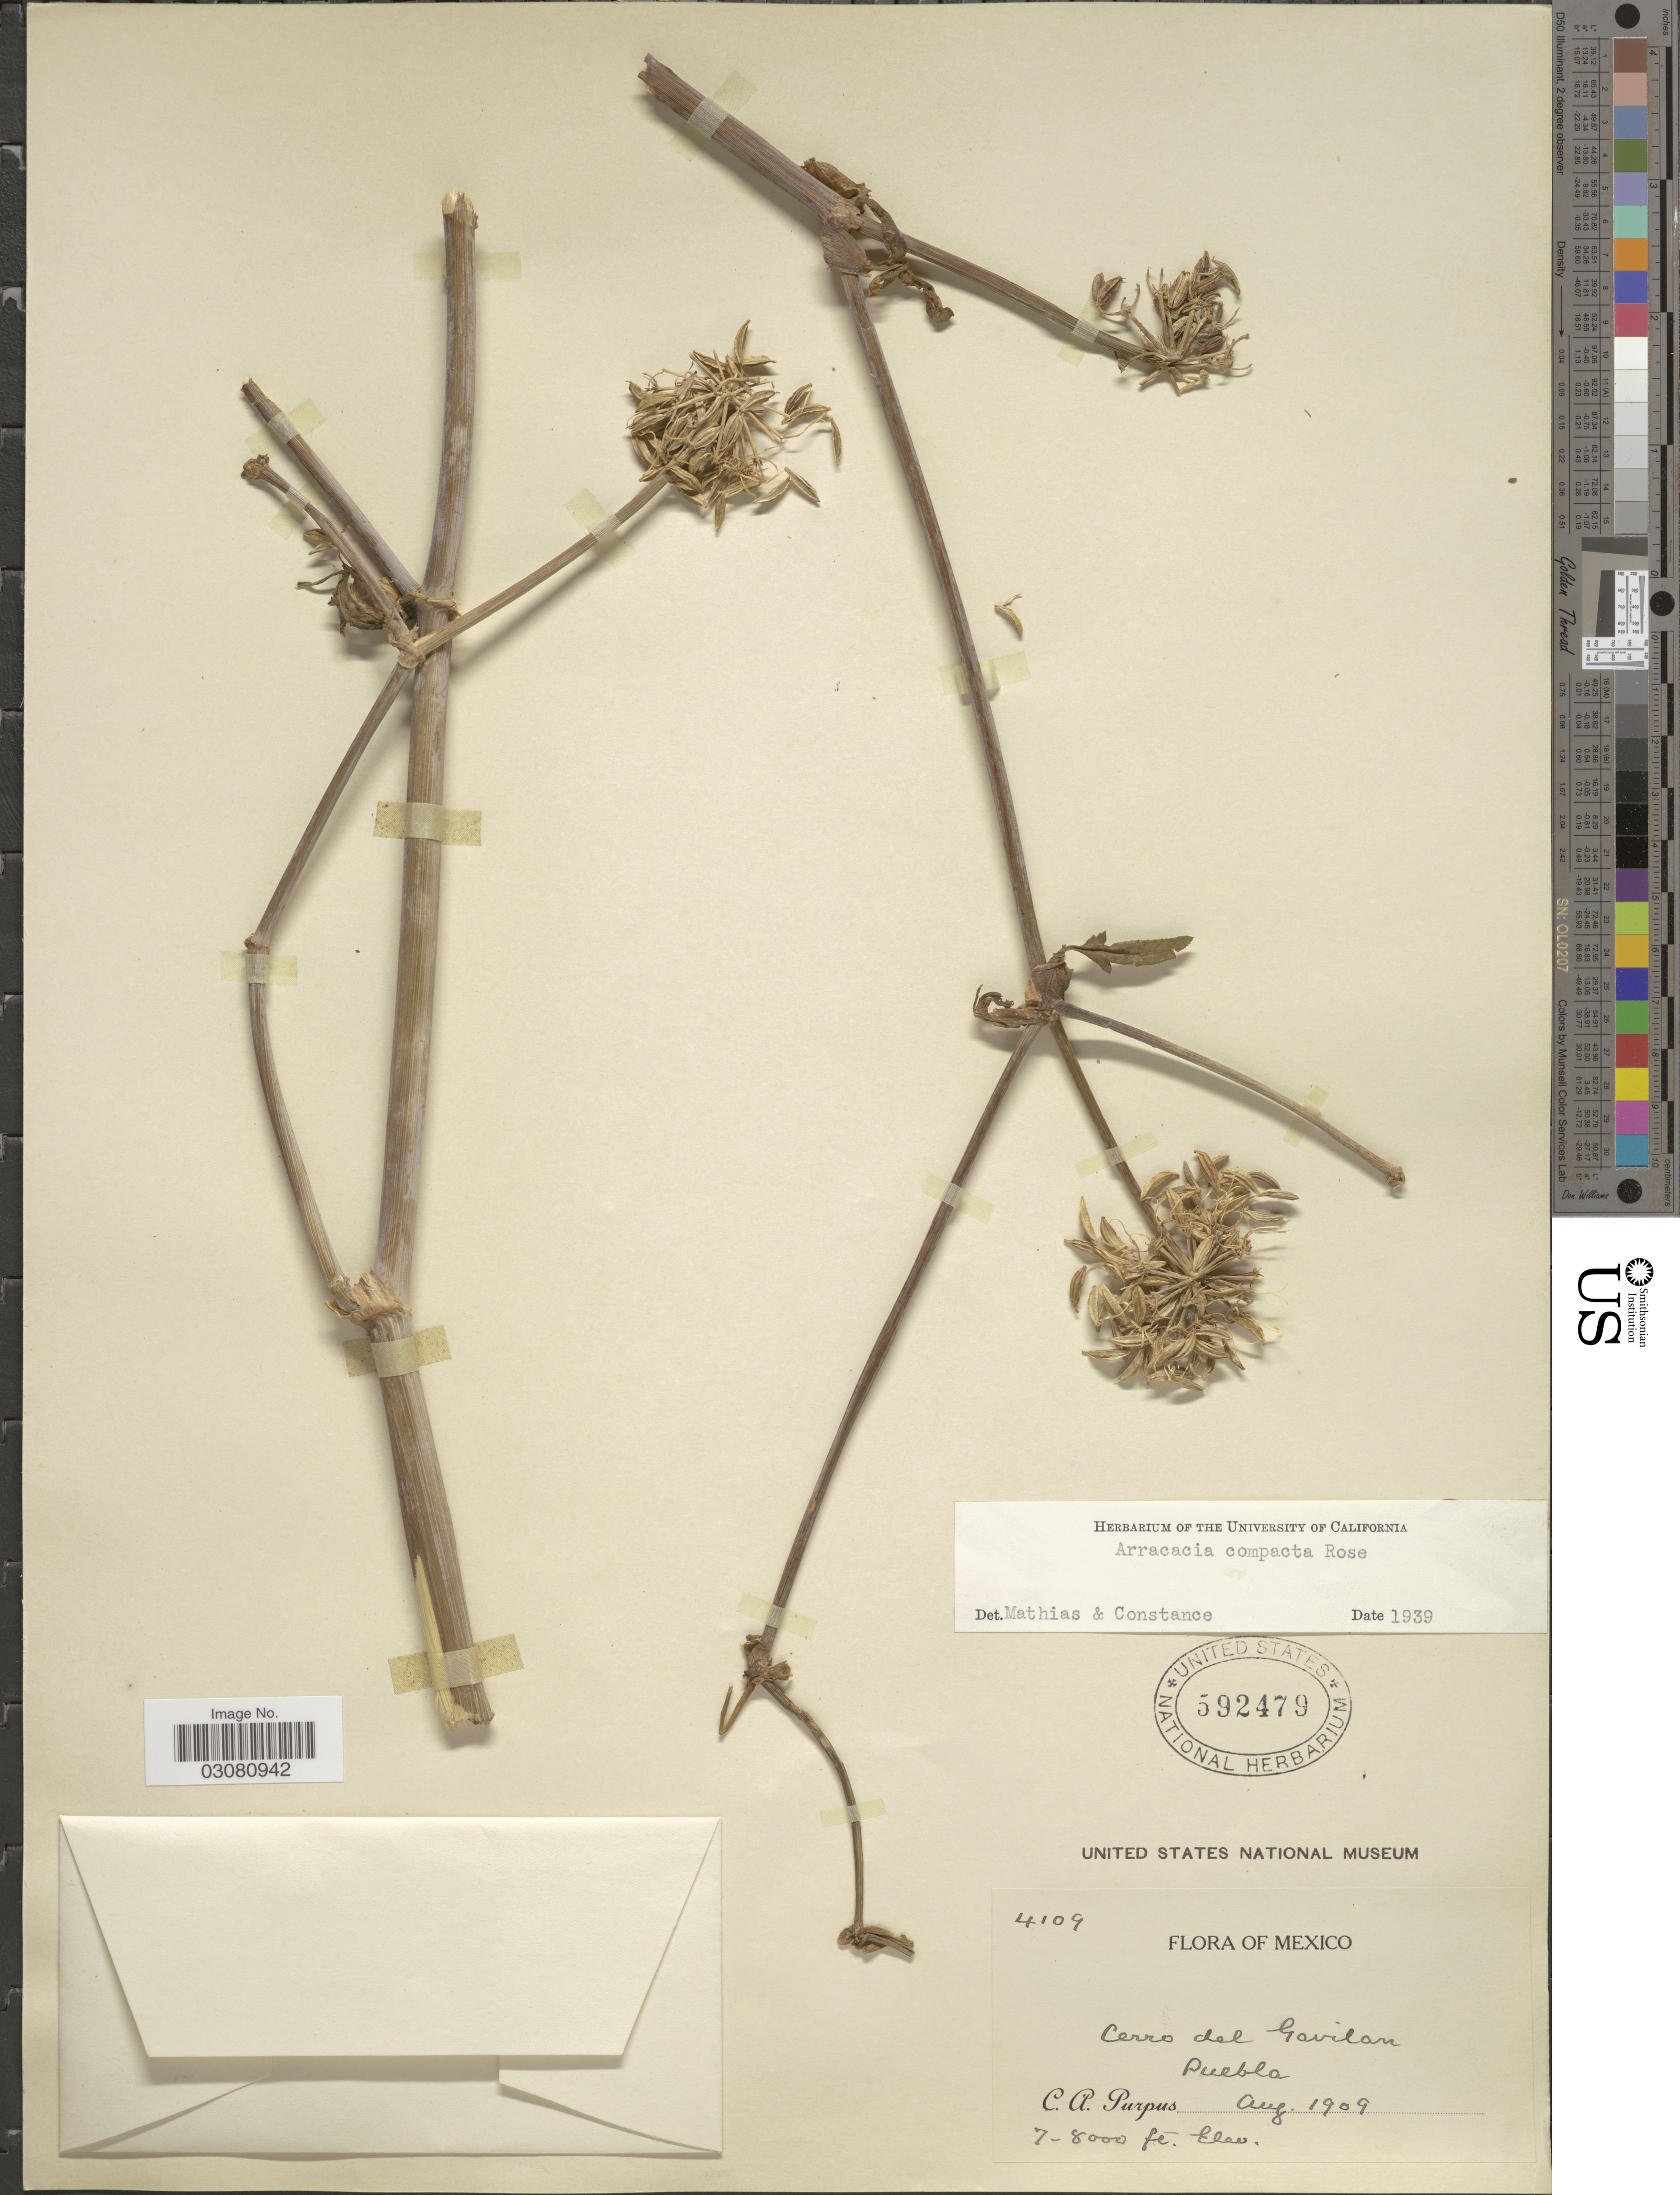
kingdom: Plantae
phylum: Tracheophyta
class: Magnoliopsida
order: Apiales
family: Apiaceae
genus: Arracacia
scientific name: Arracacia compacta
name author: Rose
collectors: C. A. Purpus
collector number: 4109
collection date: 1909-08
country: Mexico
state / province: Puebla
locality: Cerro del Gavilan.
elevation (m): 2134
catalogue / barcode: US 592479